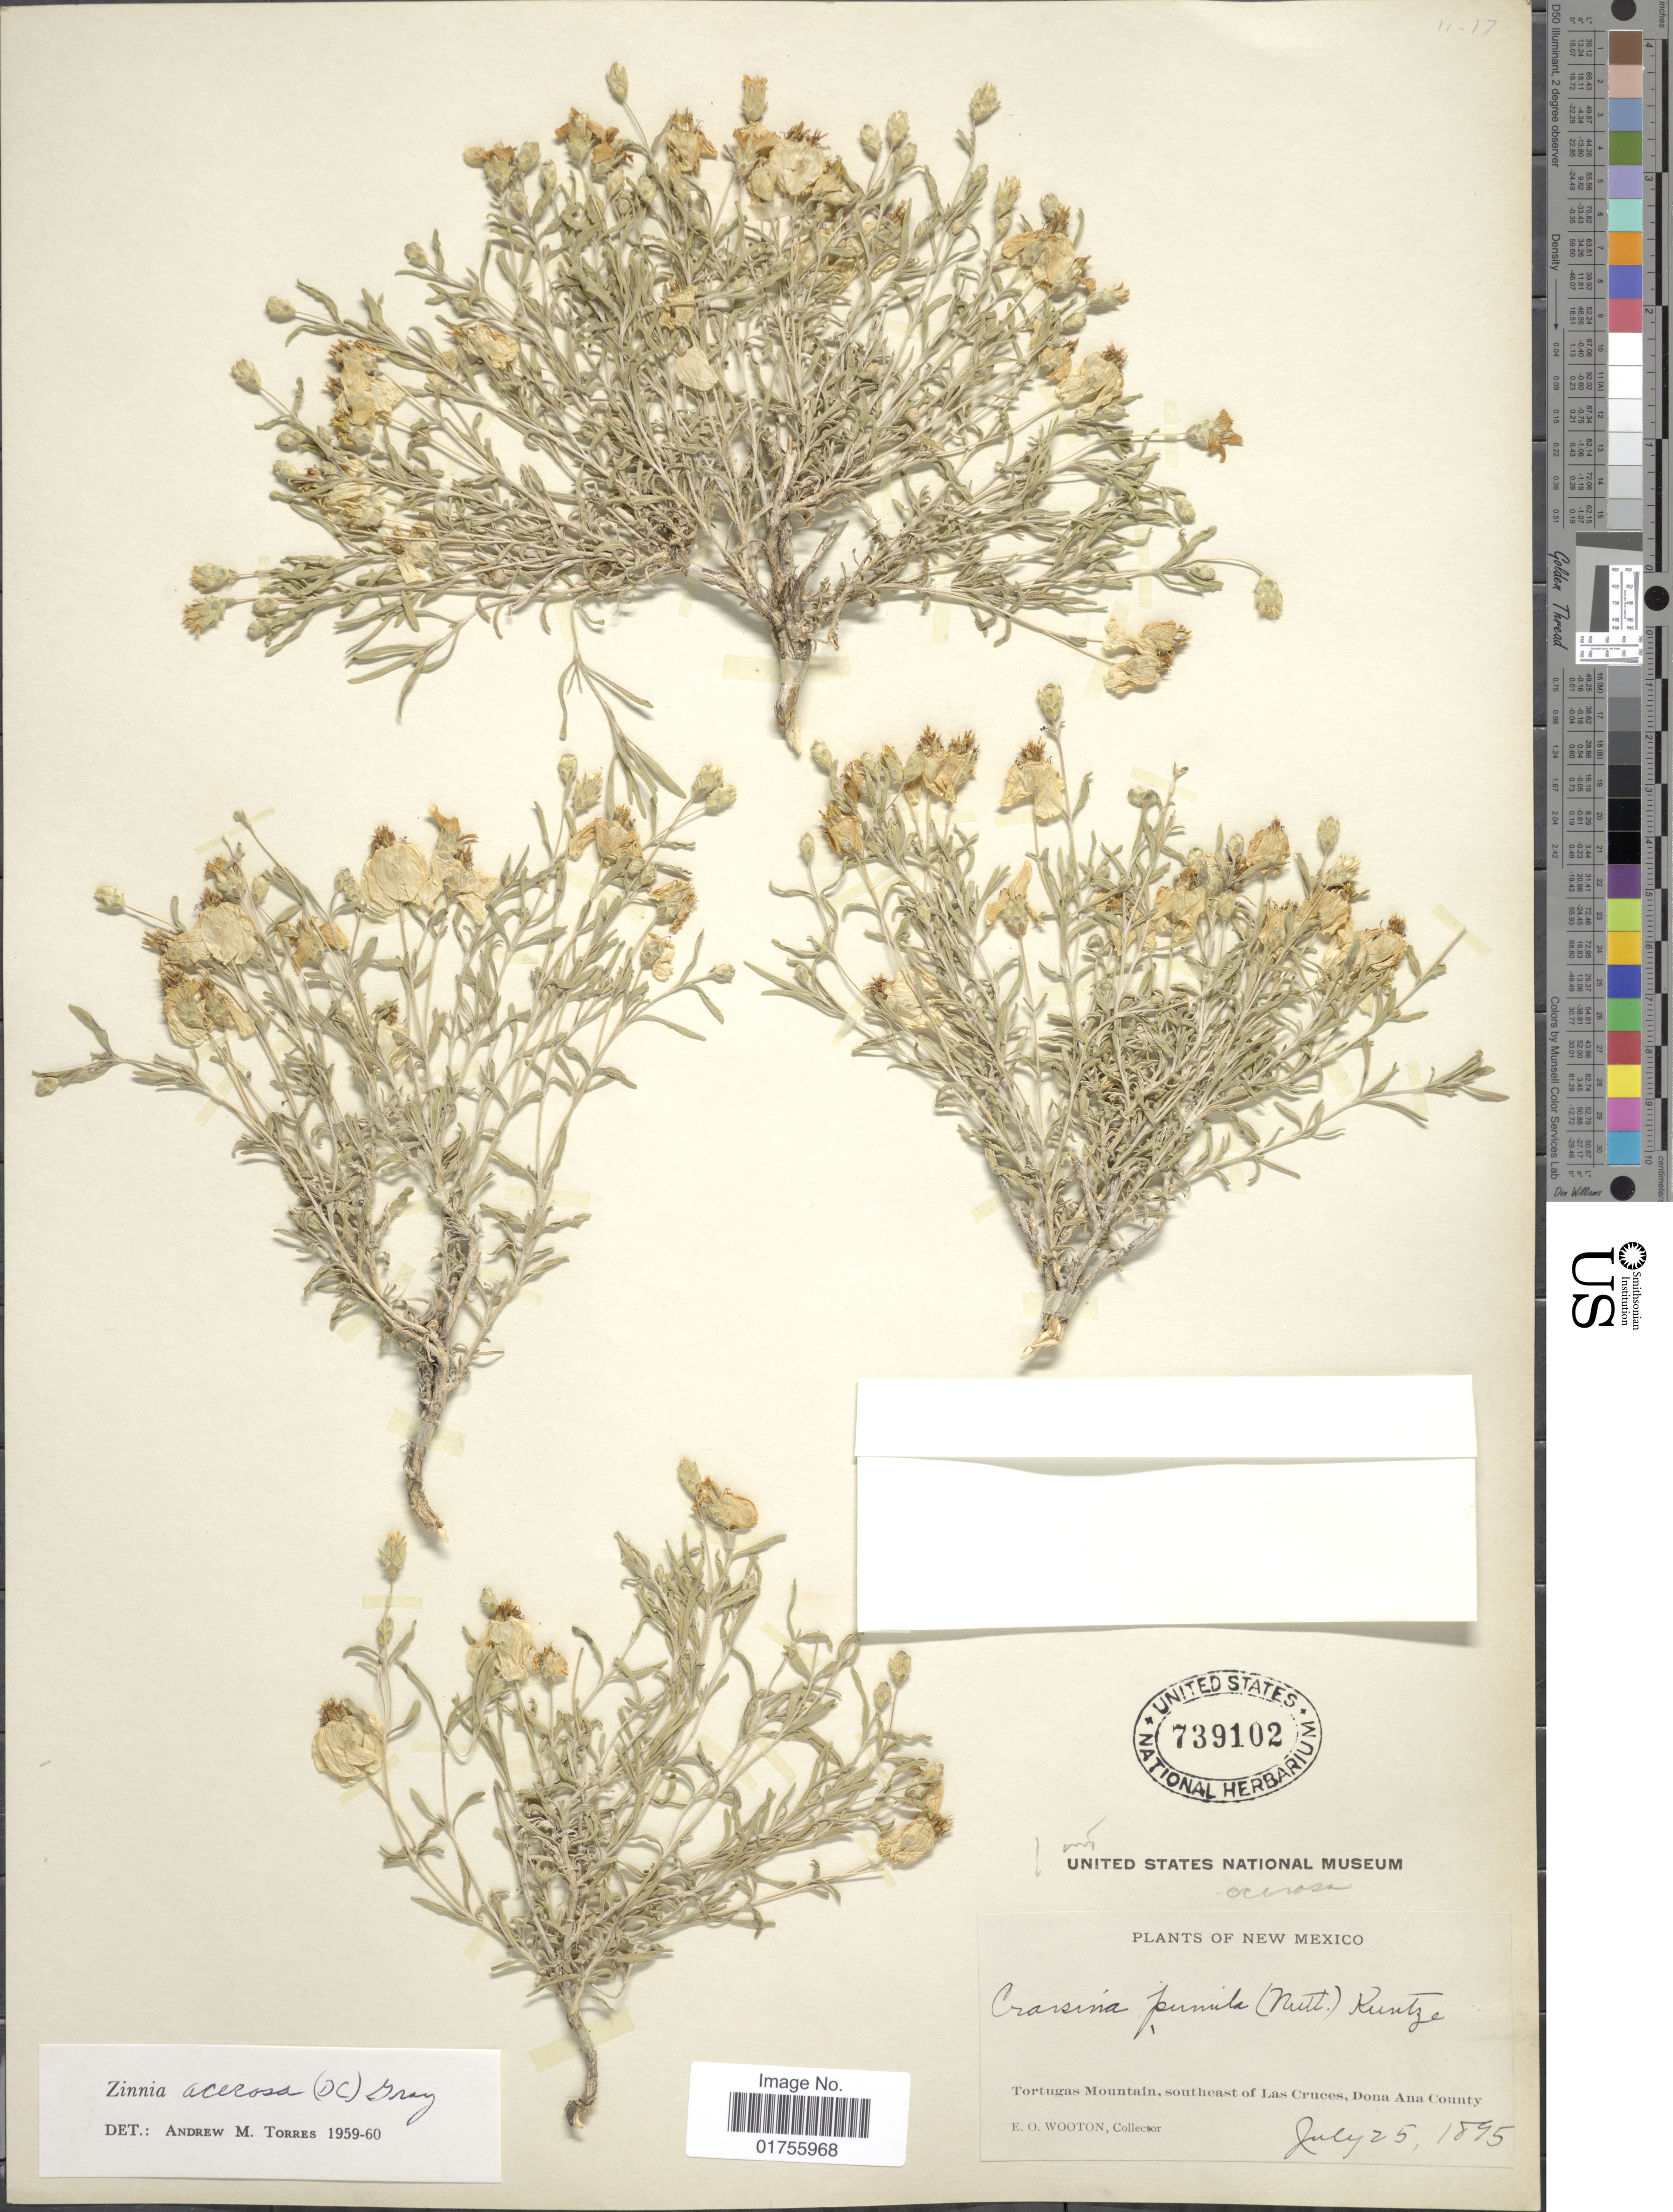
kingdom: Plantae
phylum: Tracheophyta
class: Magnoliopsida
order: Asterales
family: Asteraceae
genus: Zinnia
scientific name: Zinnia acerosa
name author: (DC.) A. Gray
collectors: E. O. Wooton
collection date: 1895-07-25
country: United States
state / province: New Mexico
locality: Tortugas Mountain, southeast of Las Cruces, Dona Ana County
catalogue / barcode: US 739102